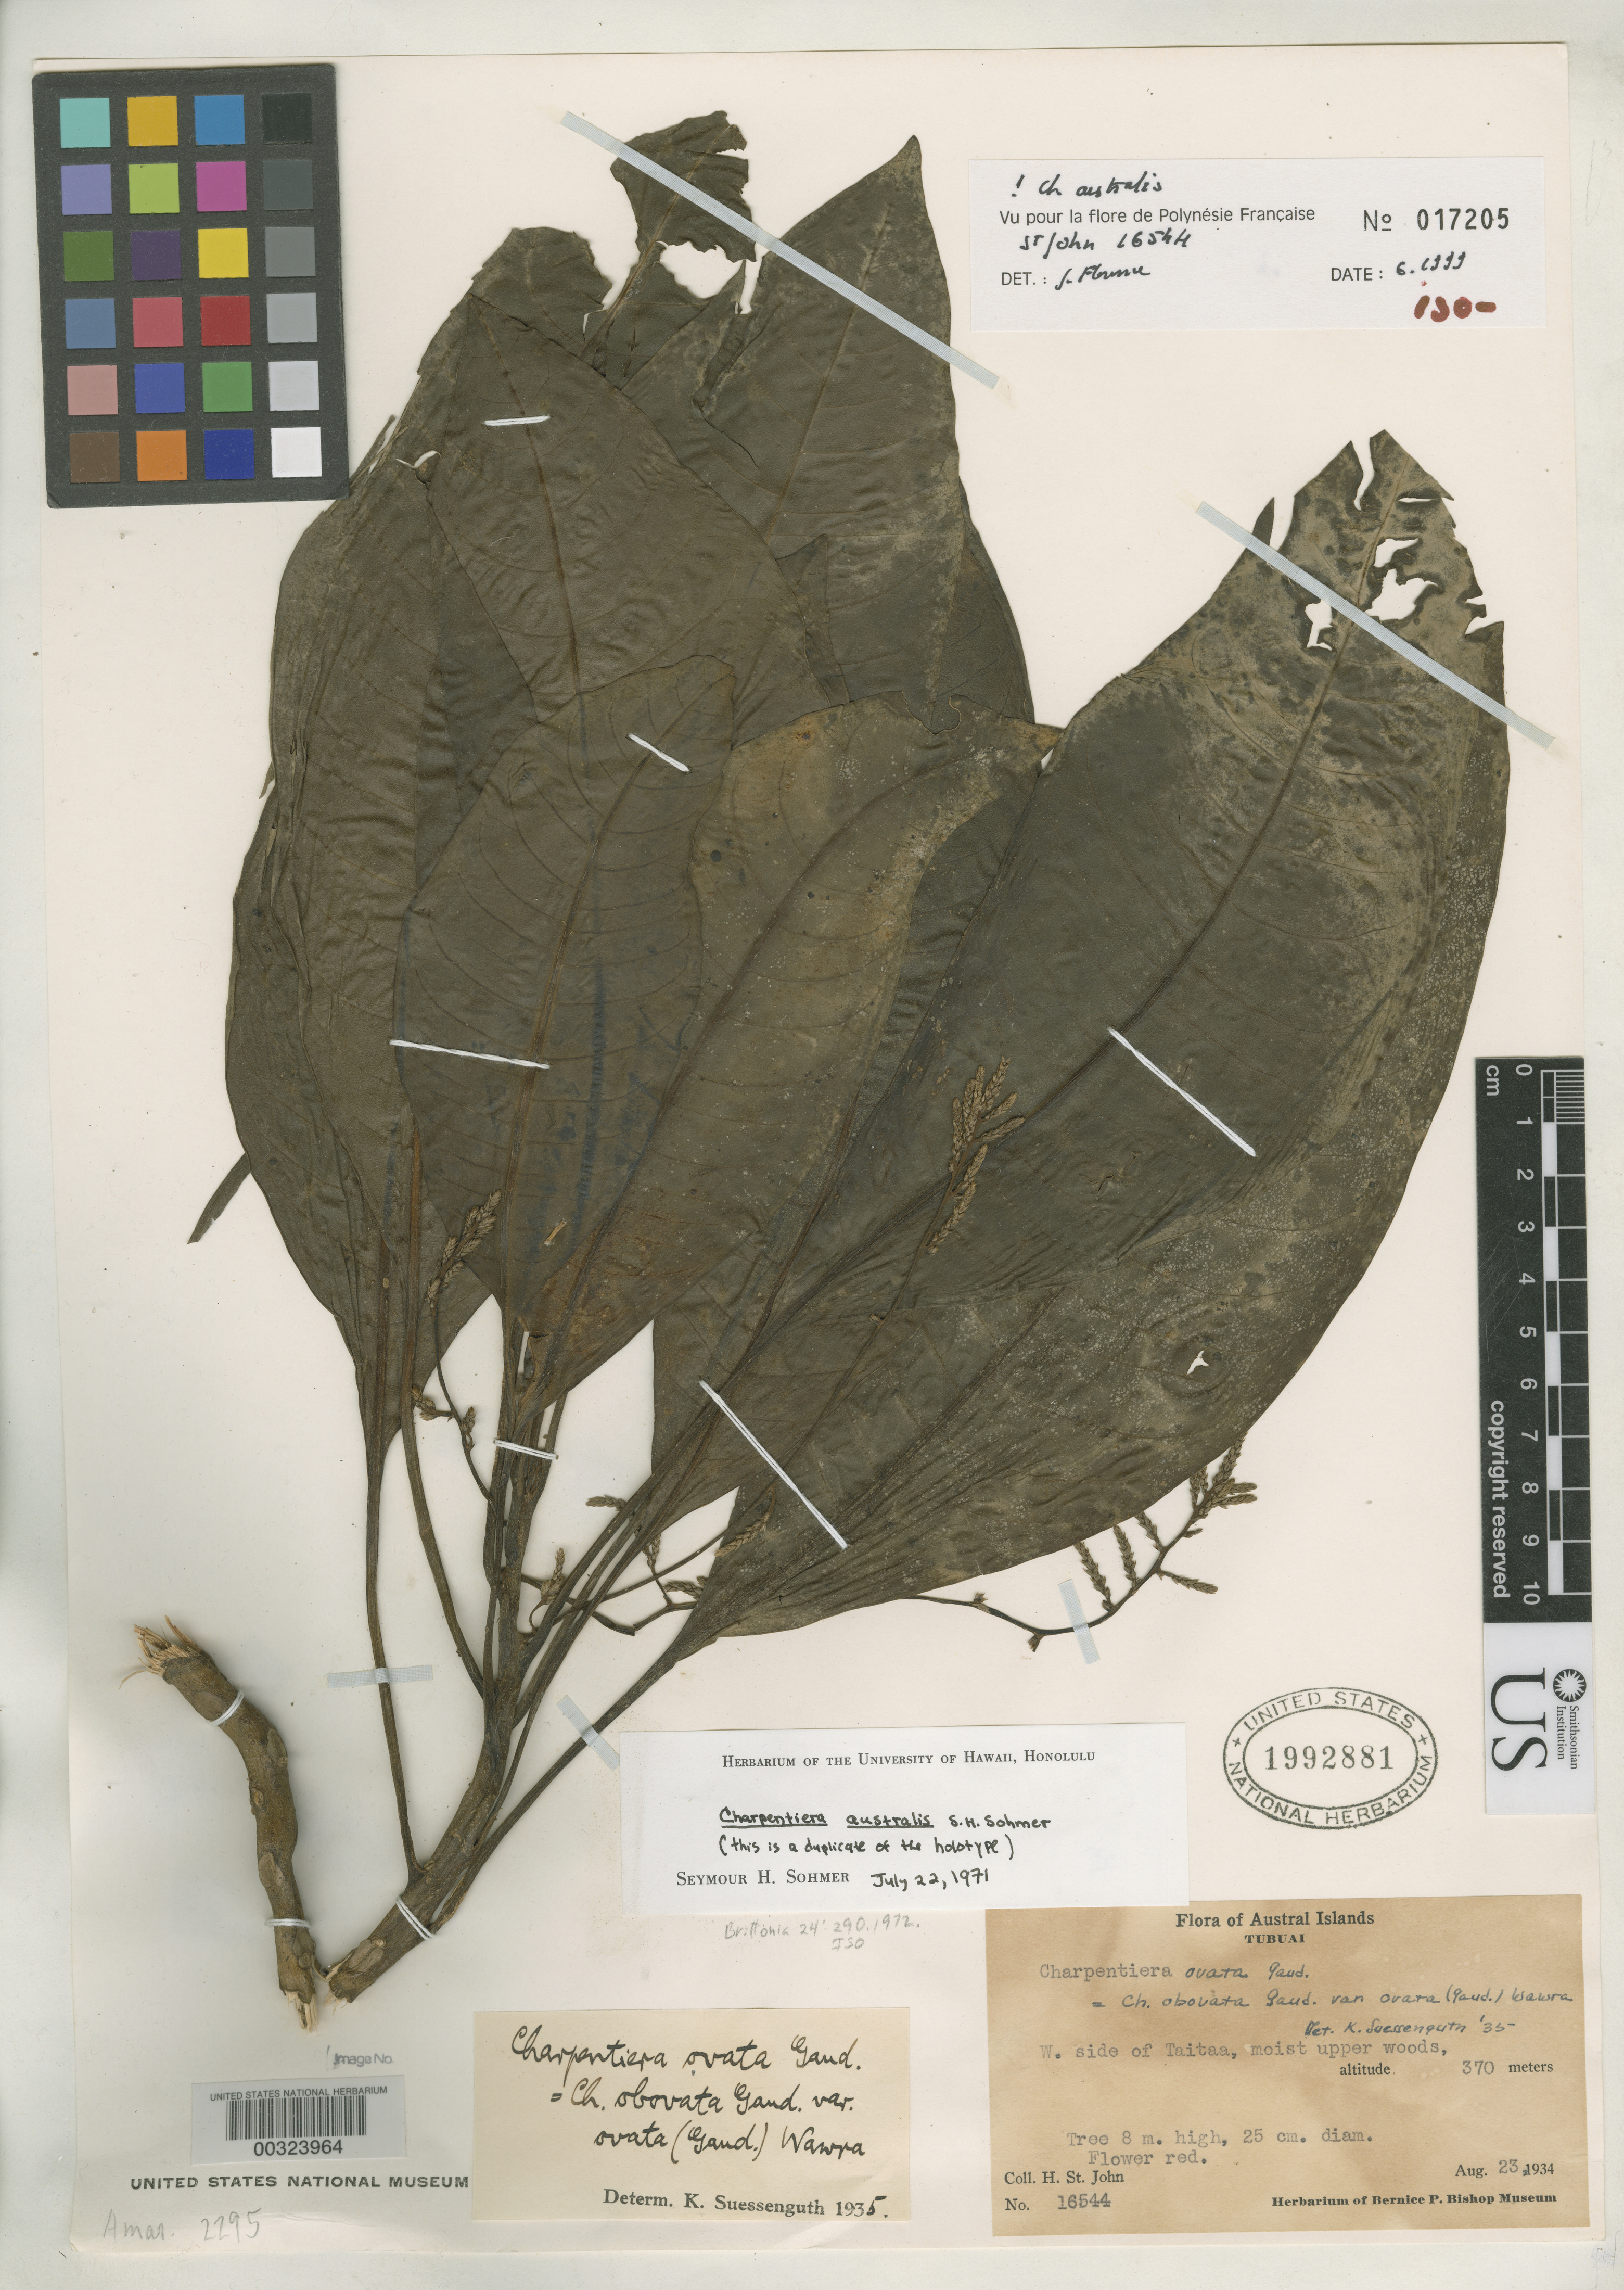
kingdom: Plantae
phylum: Tracheophyta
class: Magnoliopsida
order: Caryophyllales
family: Amaranthaceae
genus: Charpentiera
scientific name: Charpentiera australis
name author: Sohmer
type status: Isotype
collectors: H. St. John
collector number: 16544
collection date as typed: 23 Aug 1934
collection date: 1934-08-23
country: French Polynesia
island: Tubuai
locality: Taitaa, country as Austral Islands.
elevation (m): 370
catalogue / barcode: US 1992881